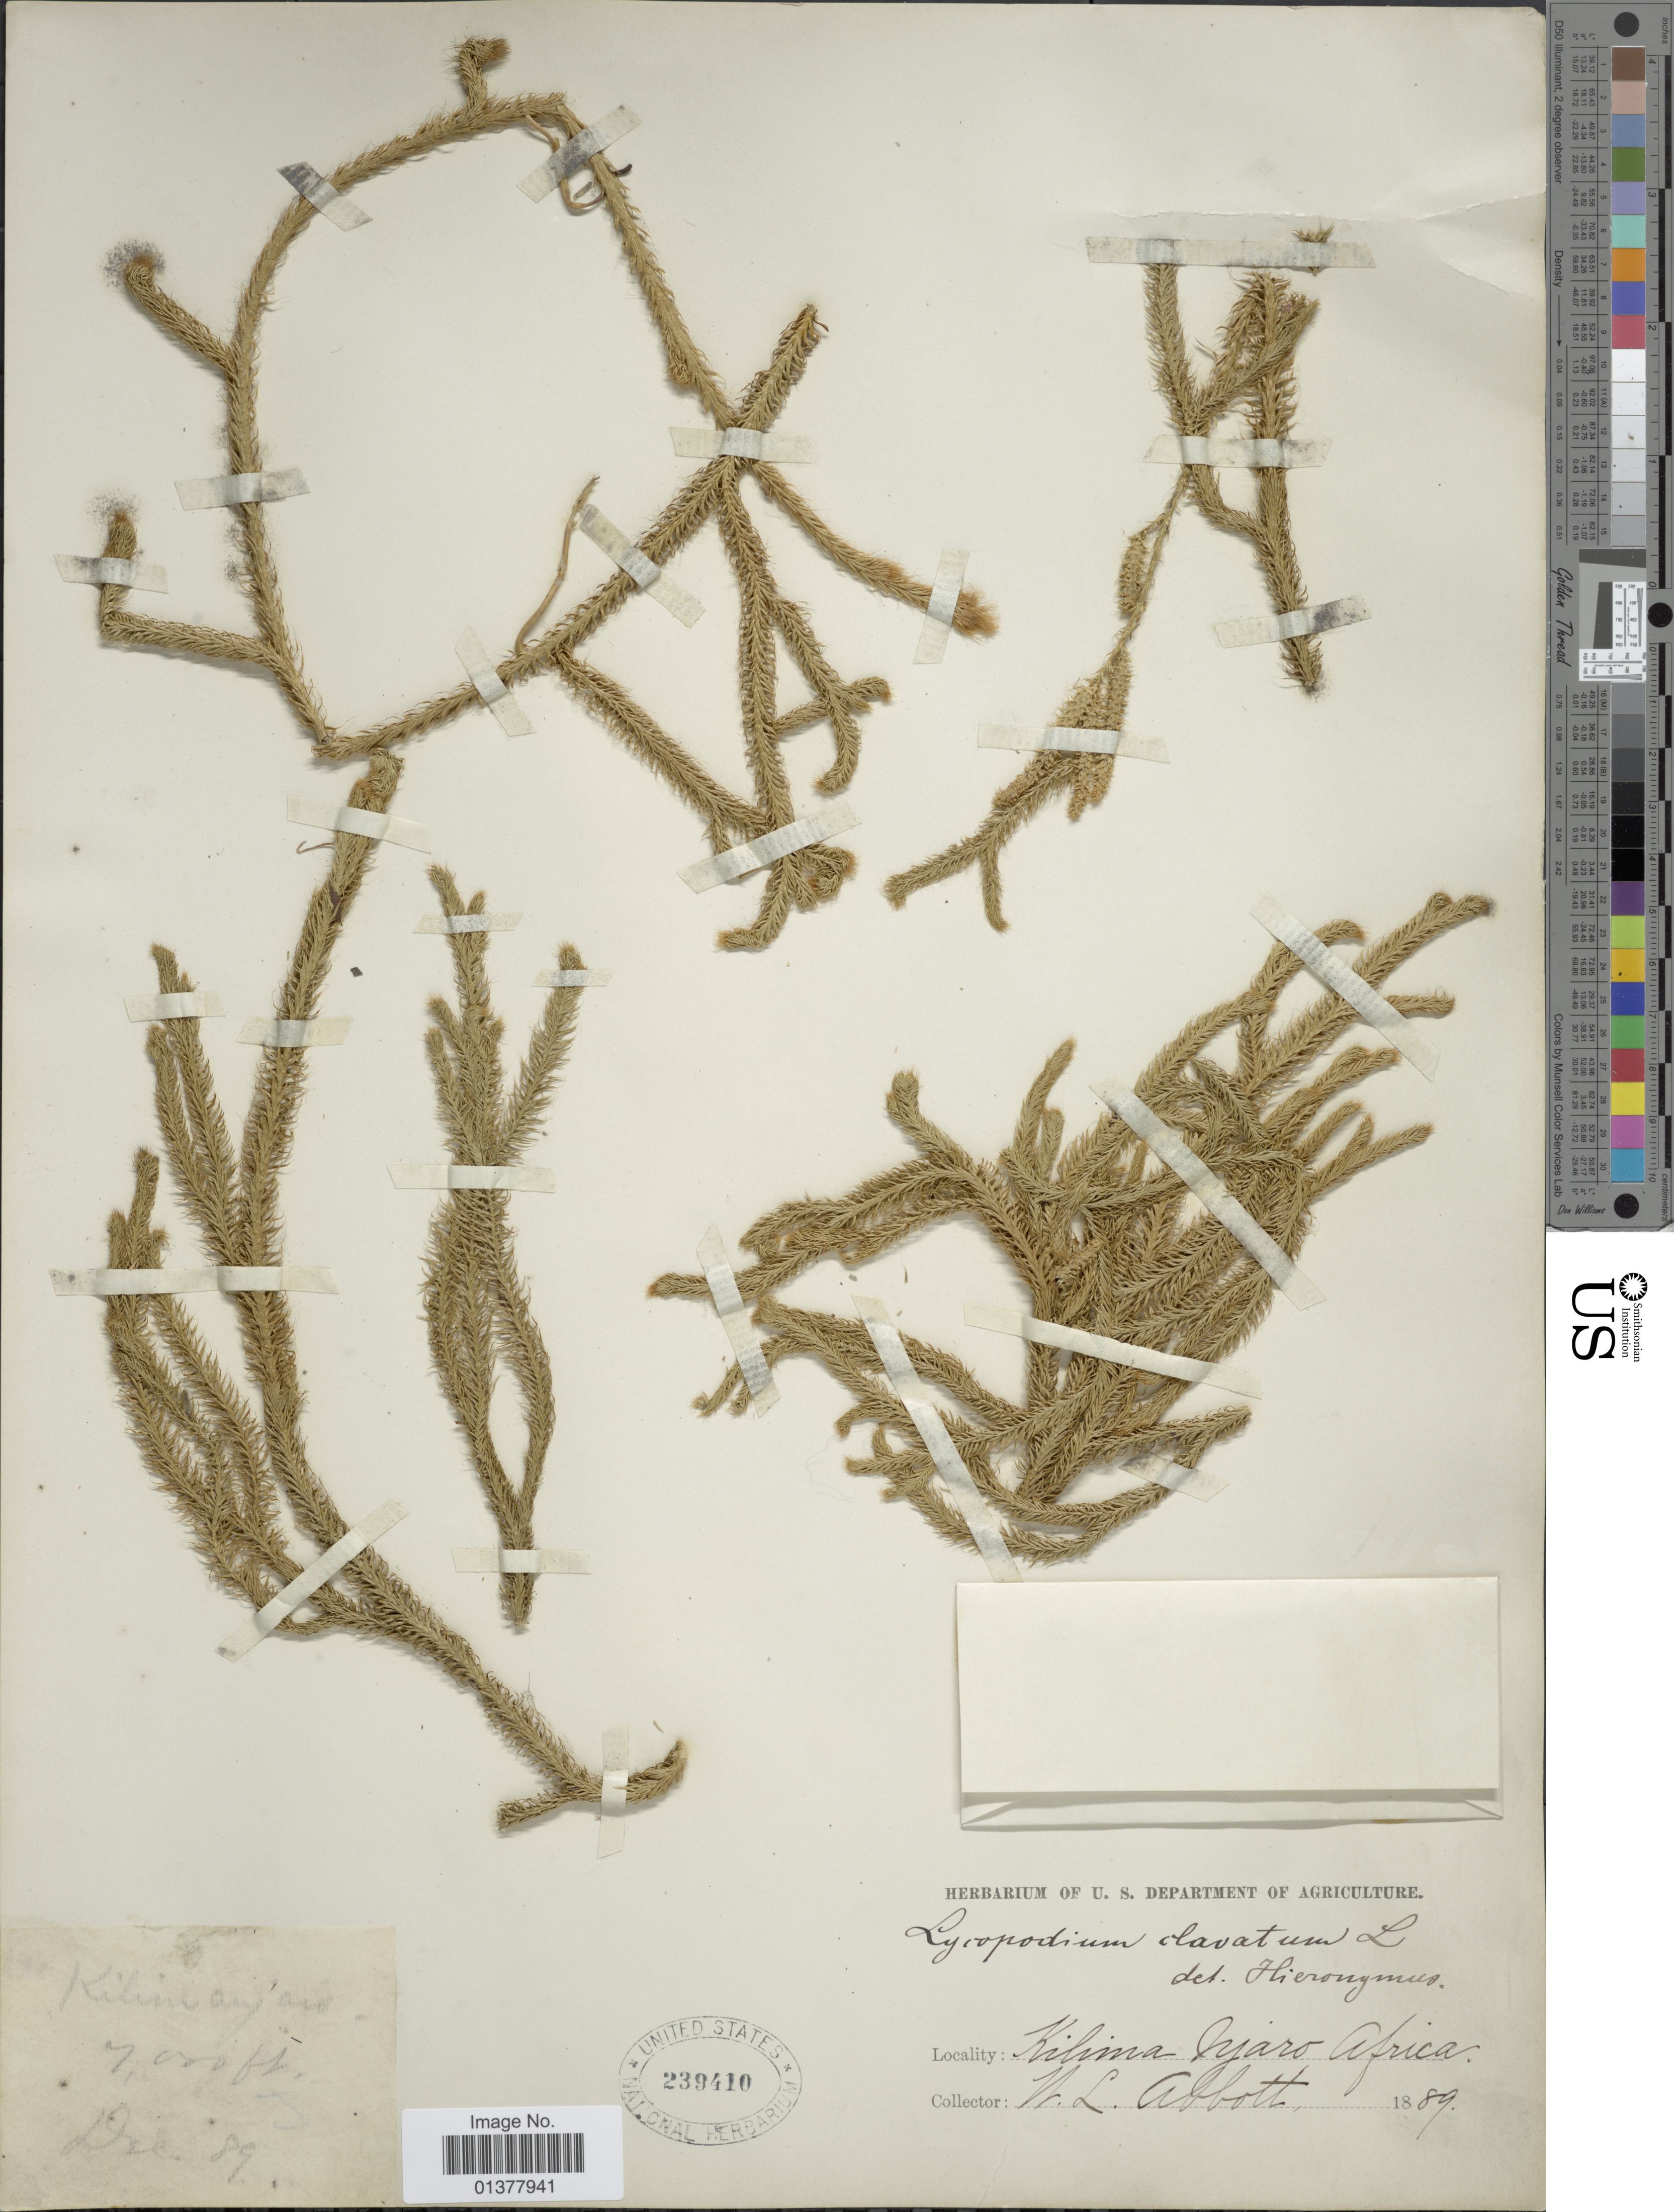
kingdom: Plantae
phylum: Tracheophyta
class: Lycopodiopsida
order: Lycopodiales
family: Lycopodiaceae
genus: Lycopodium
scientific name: Lycopodium clavatum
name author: L.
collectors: H. L. Abbott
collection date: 1889-12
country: Tanzania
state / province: Kilimanjaro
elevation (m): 2134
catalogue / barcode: US 239410